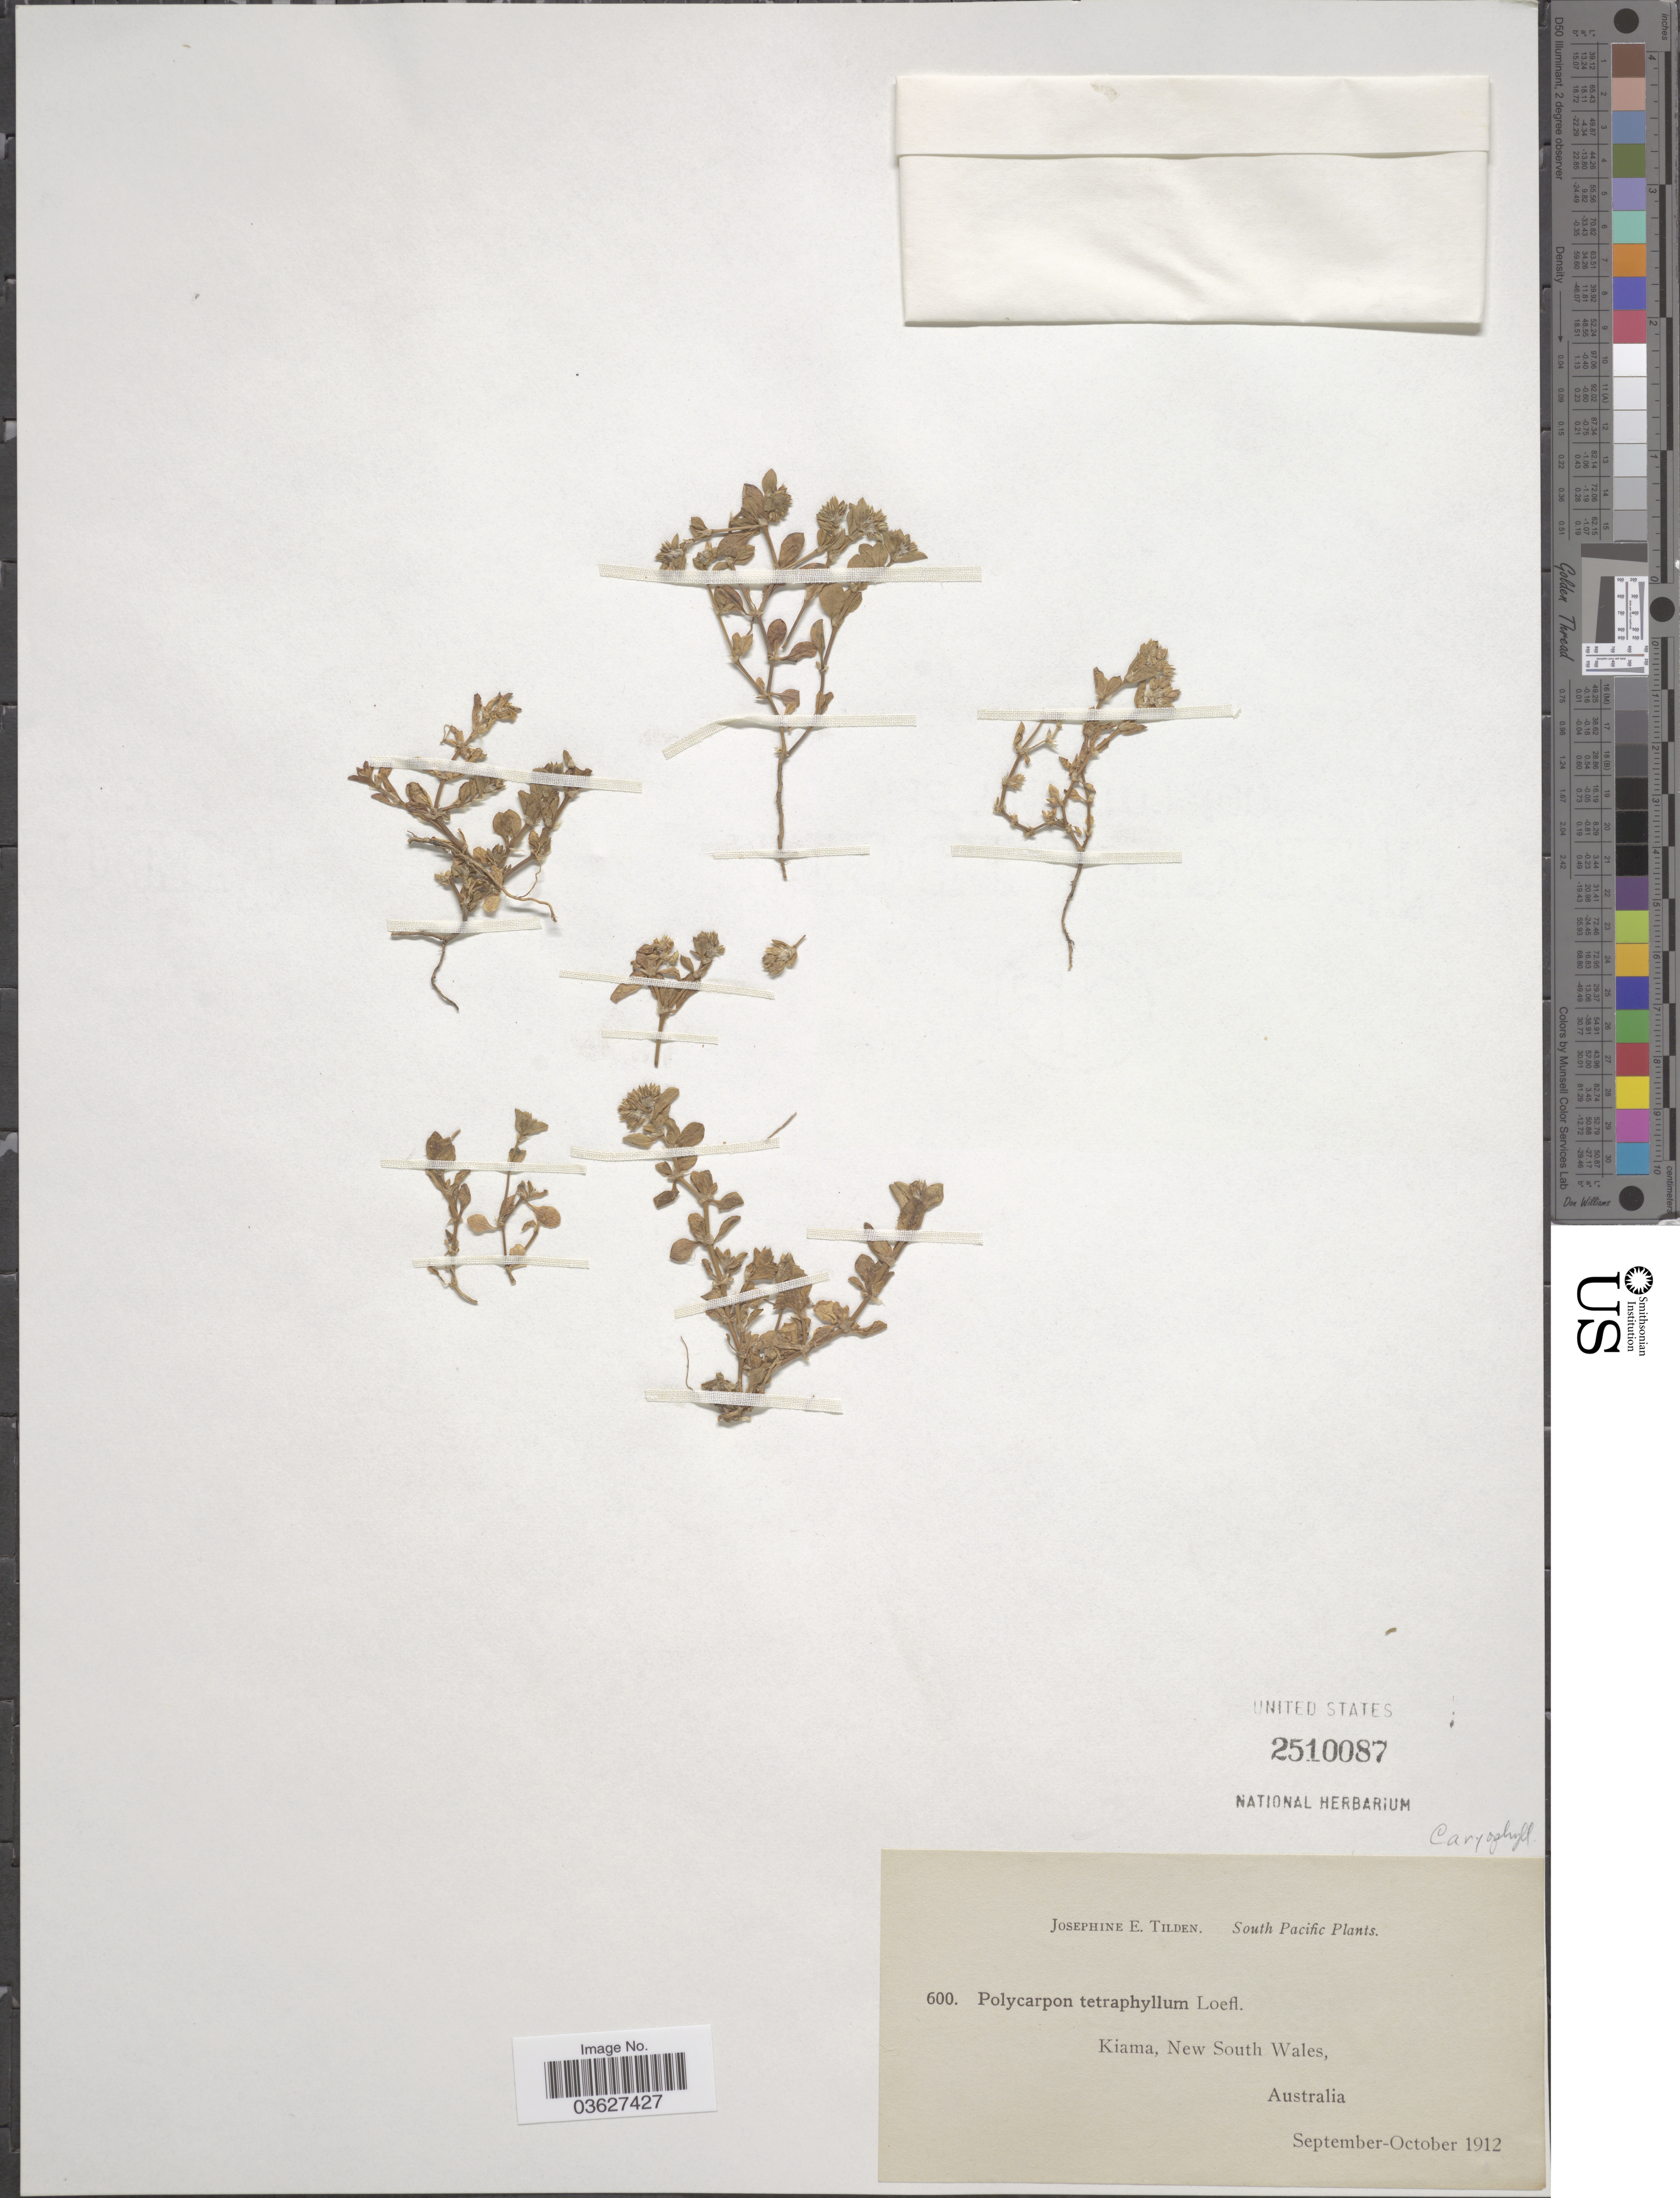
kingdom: Plantae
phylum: Tracheophyta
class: Magnoliopsida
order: Caryophyllales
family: Caryophyllaceae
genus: Polycarpon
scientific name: Polycarpon tetraphyllum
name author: (L.) L.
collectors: J. E. Tilden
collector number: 600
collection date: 1912-09/1912-10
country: Australia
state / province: New South Wales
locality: South Pacific. Kiama.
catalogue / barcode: US 2510087